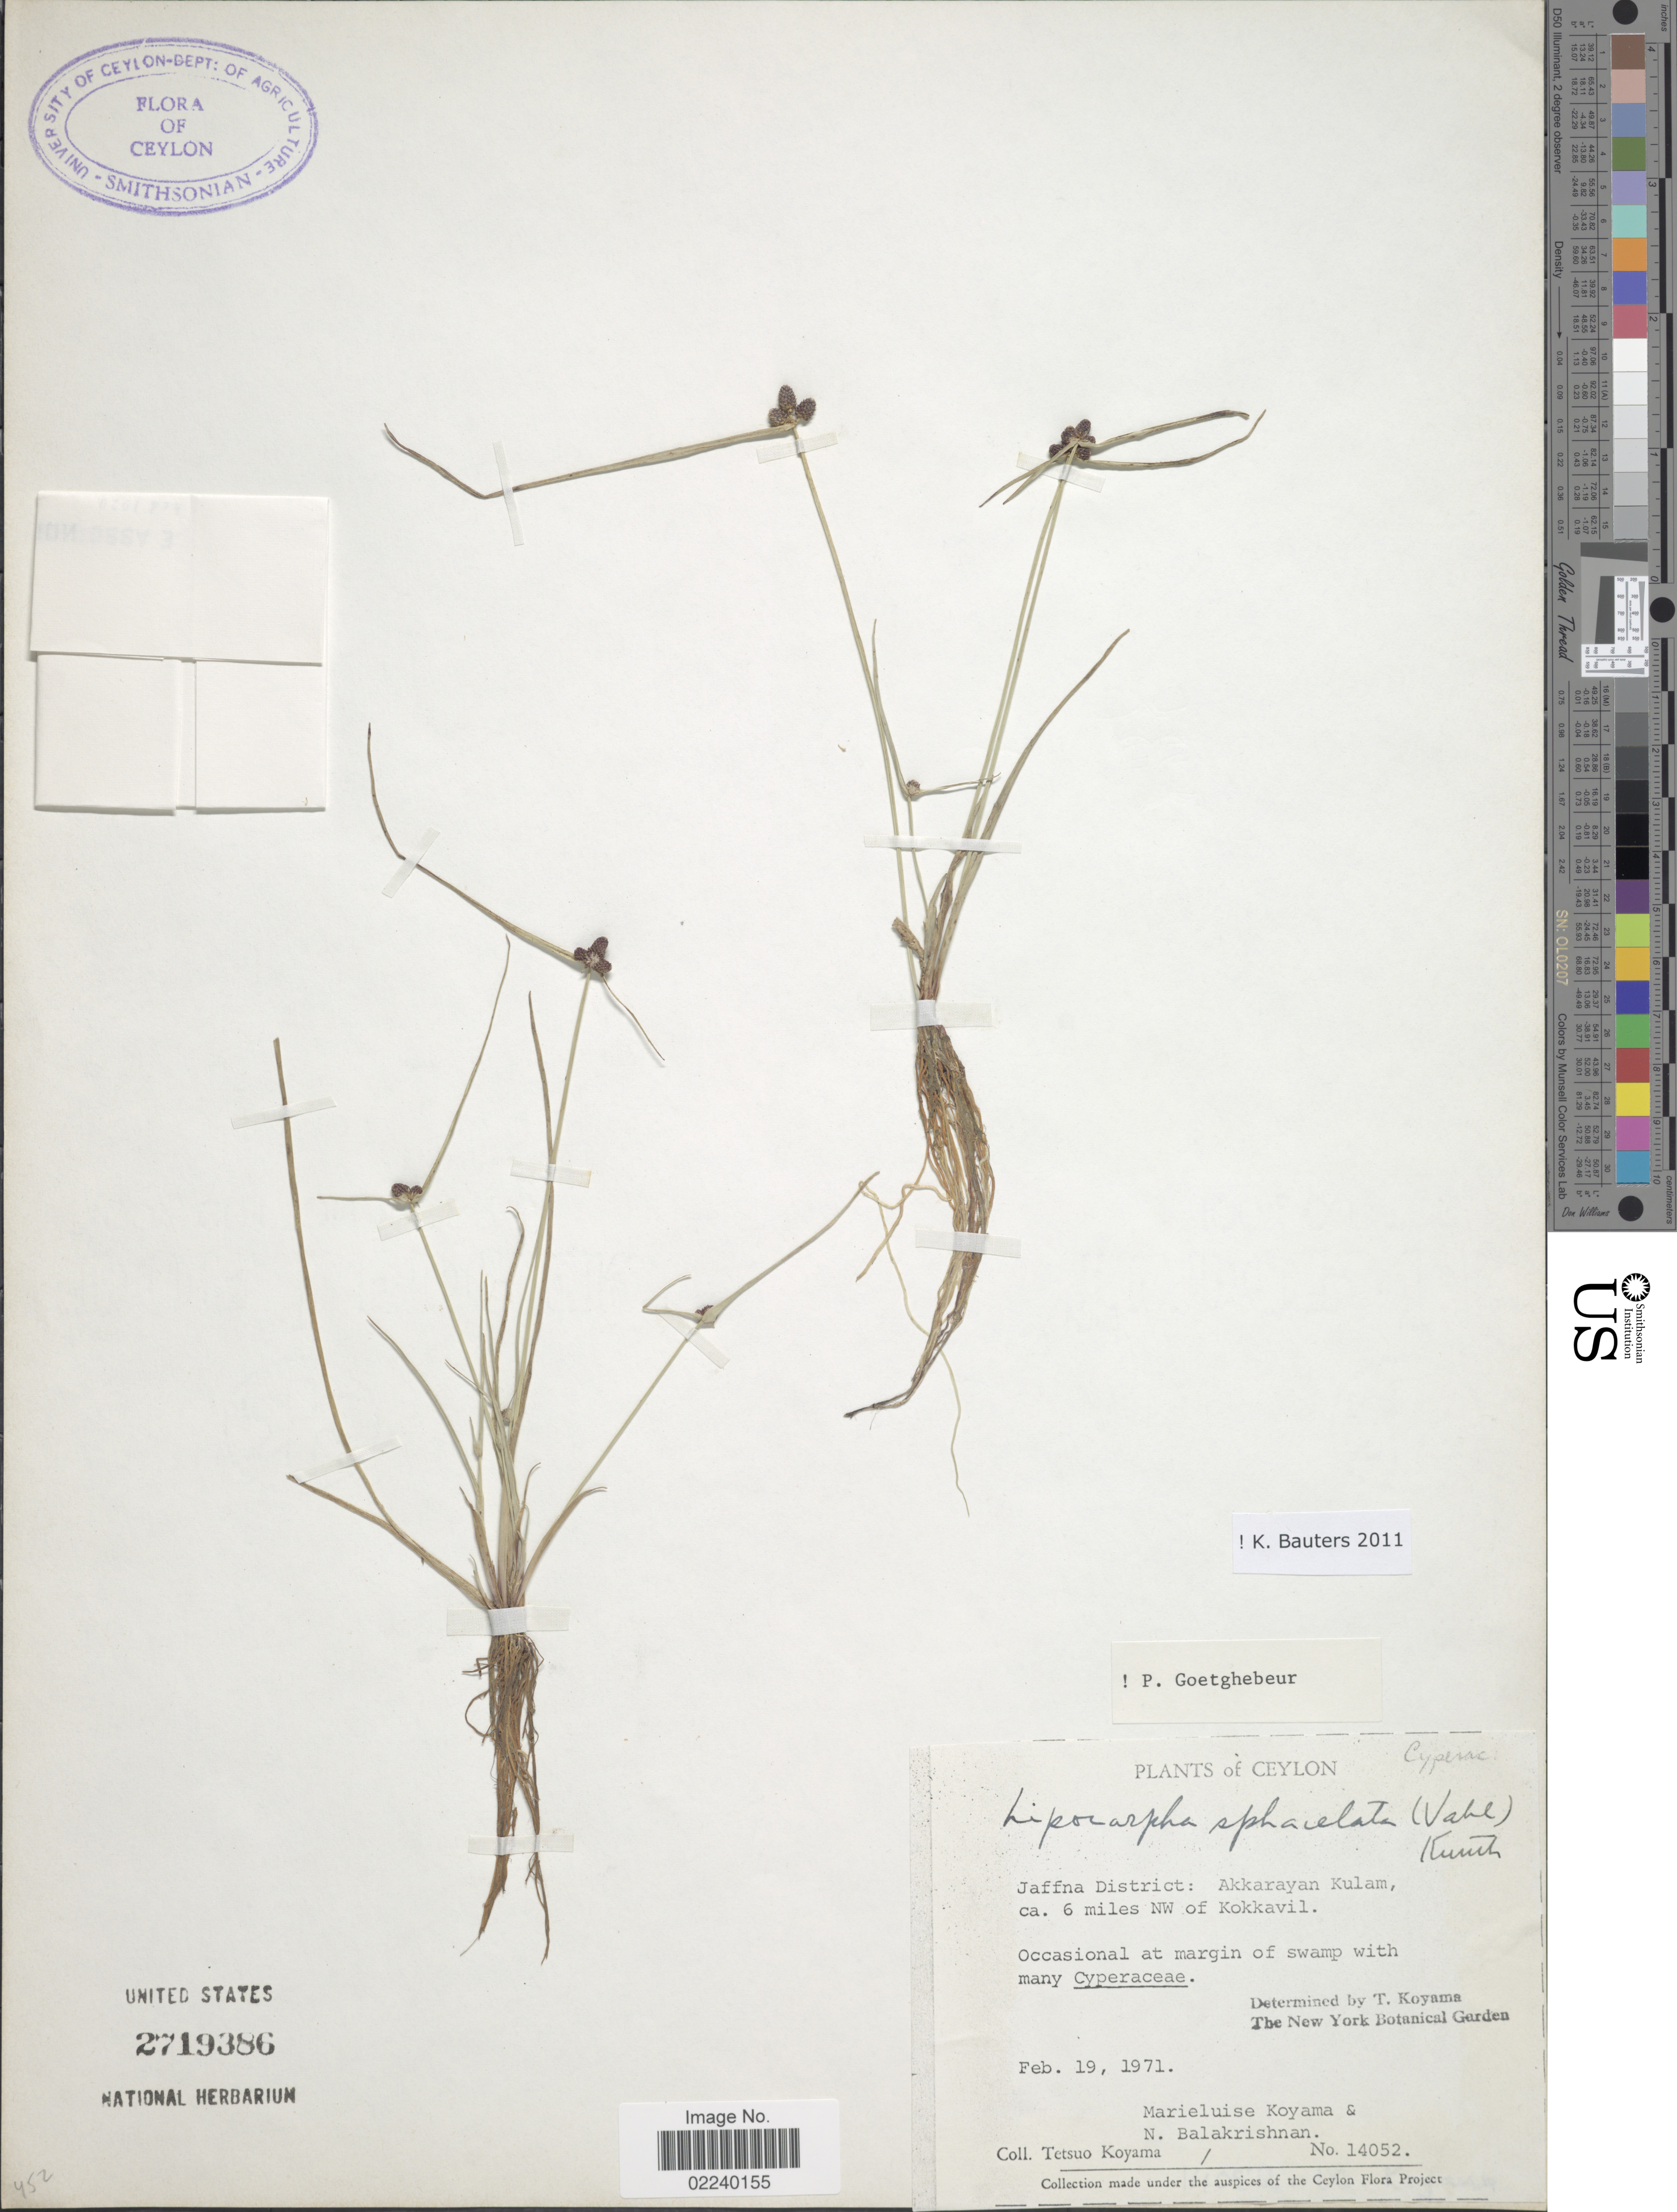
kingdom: Plantae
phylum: Tracheophyta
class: Liliopsida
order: Poales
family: Cyperaceae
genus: Cyperus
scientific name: Cyperus ceylanicus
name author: T. Koyama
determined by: Strong, M. T., (US), Smithsonian Institution - National Museum of Natural History (UNITED STATES)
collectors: T. Koyama, M. Koyama & N. Balakrishnan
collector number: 14052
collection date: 1971-02-19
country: Sri Lanka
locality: Ceylon, Jaffna District: Akkarayan Kulam, ca. 6 miles NW of Kokkavil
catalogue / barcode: US 2719386